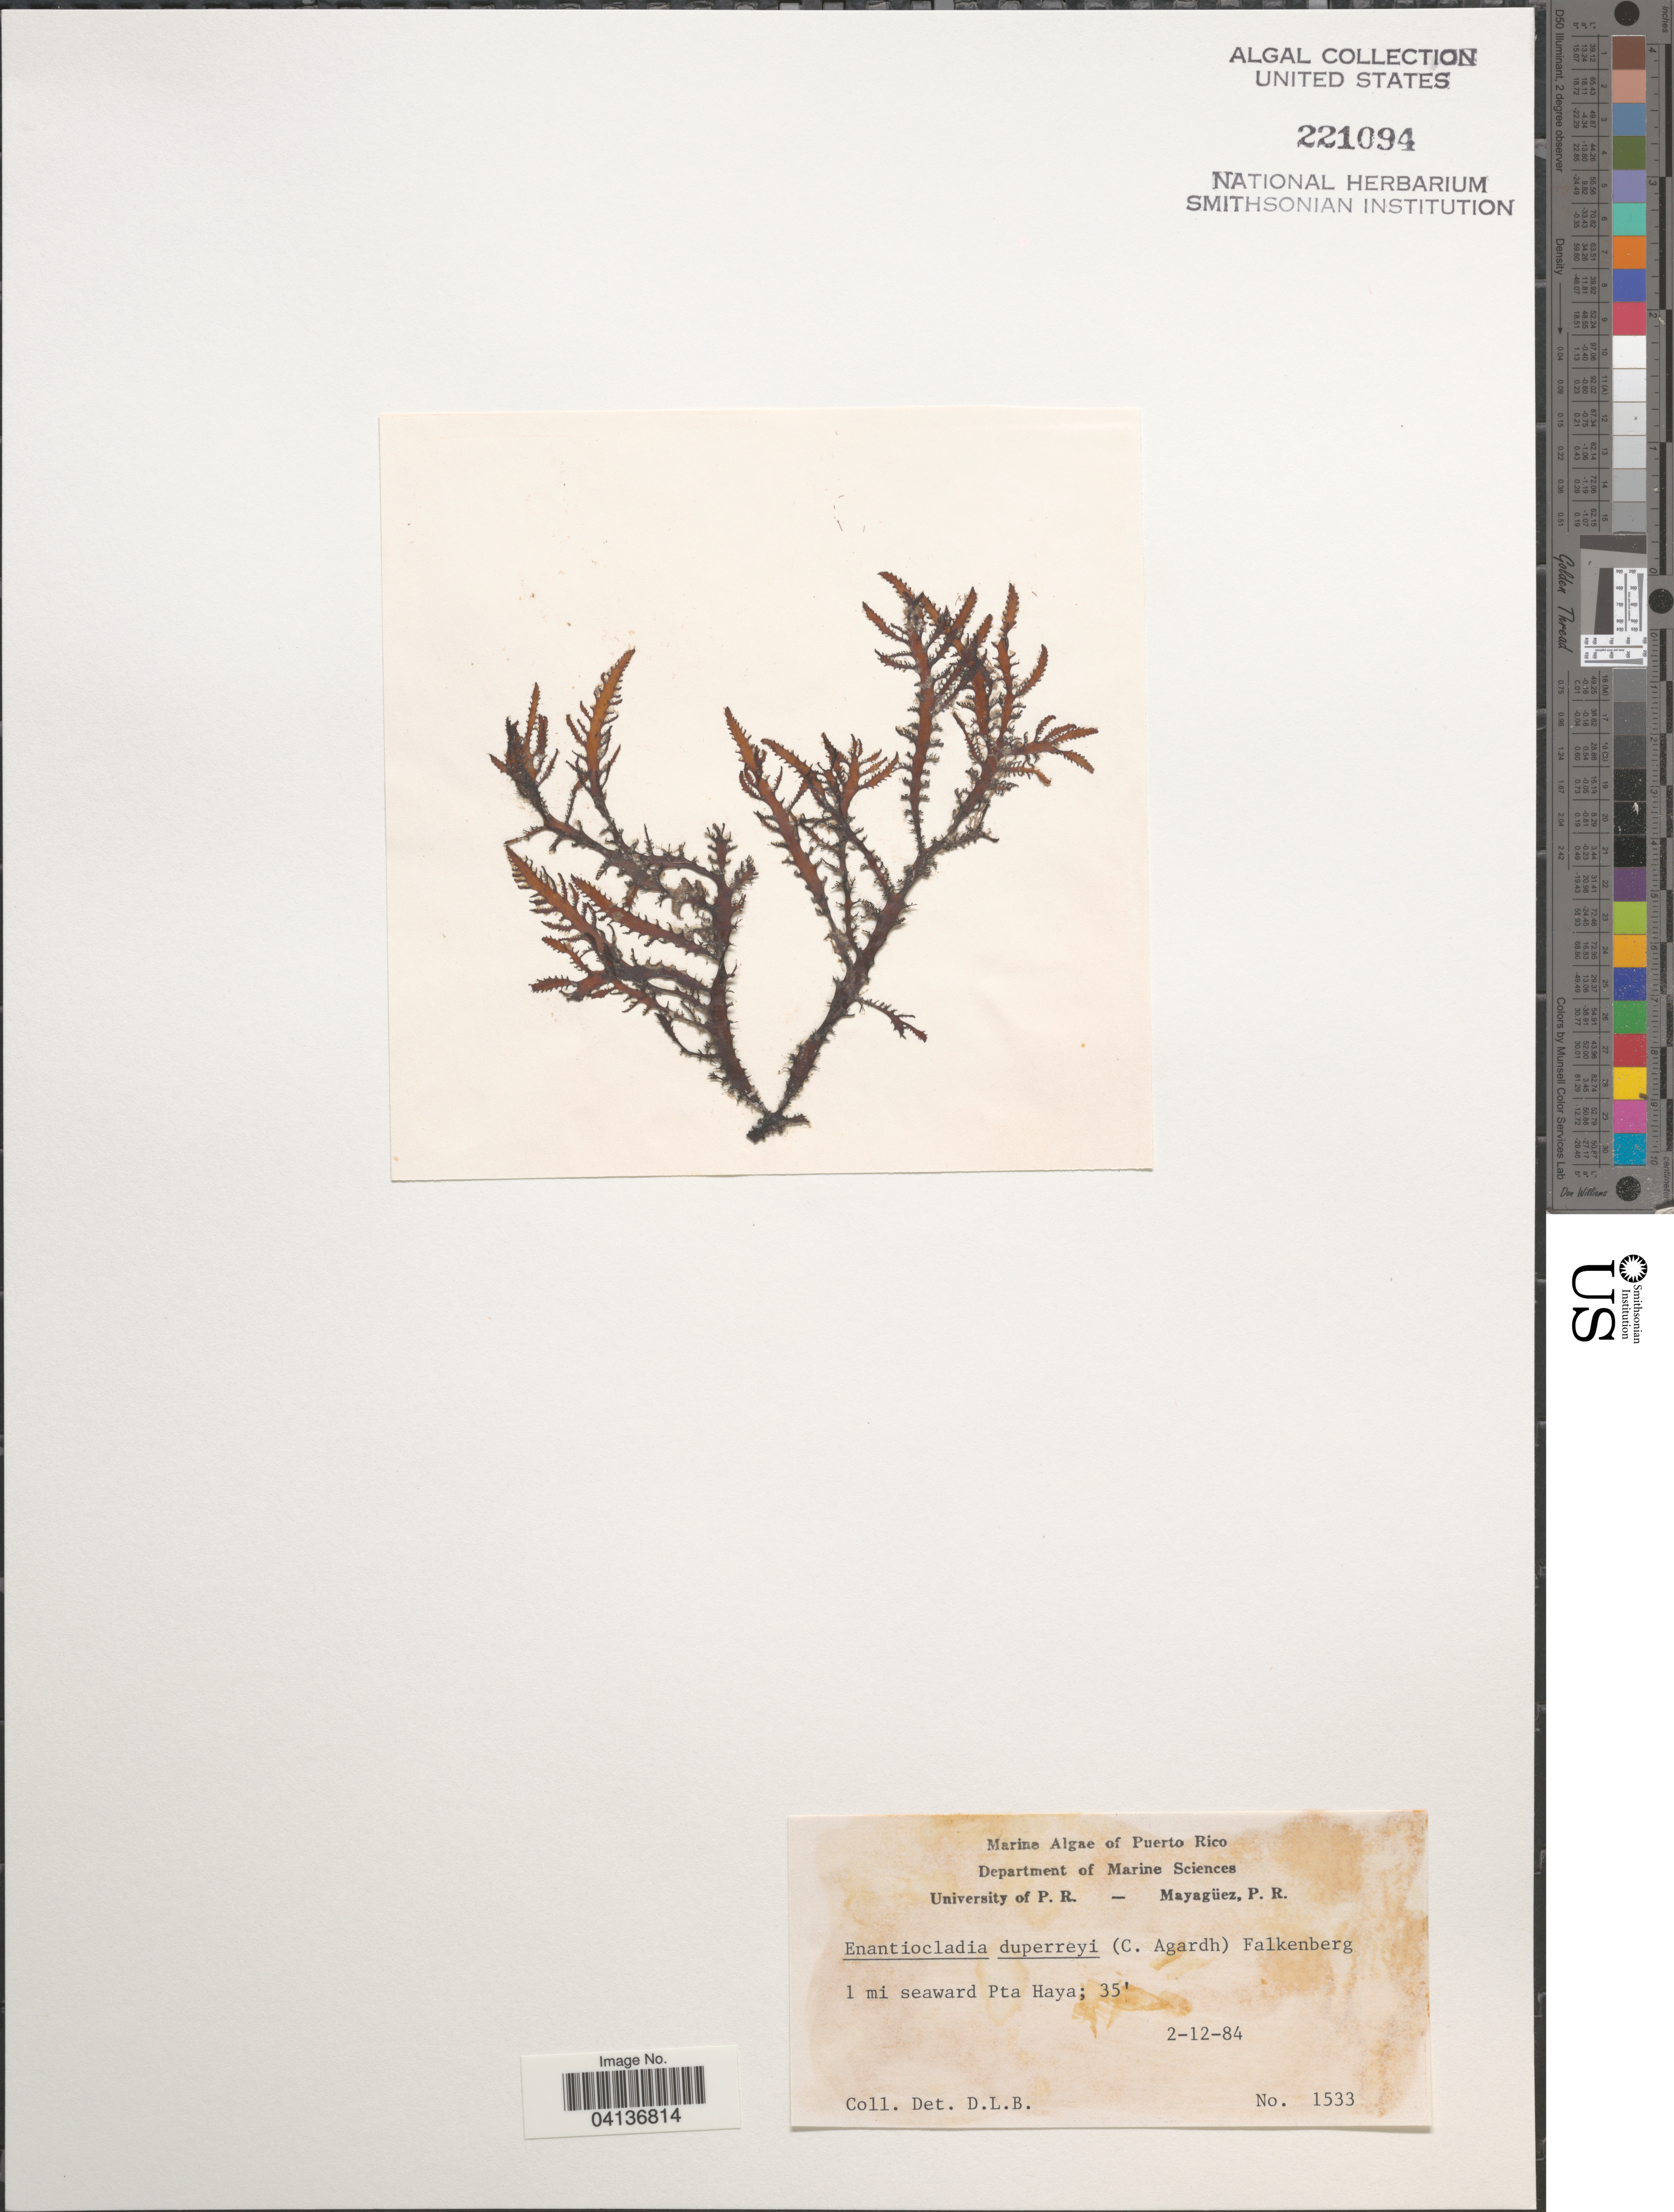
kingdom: Plantae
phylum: Rhodophyta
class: Florideophyceae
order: Ceramiales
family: Rhodomelaceae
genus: Enantiocladia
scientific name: Enantiocladia duperreyi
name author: (C. Agardh) Falkenb.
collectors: D. L. B.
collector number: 1533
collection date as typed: Transcribed d/m/y: 2/12/84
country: Puerto Rico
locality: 1 mi seaward Pta Haya.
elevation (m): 11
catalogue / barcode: US 221094